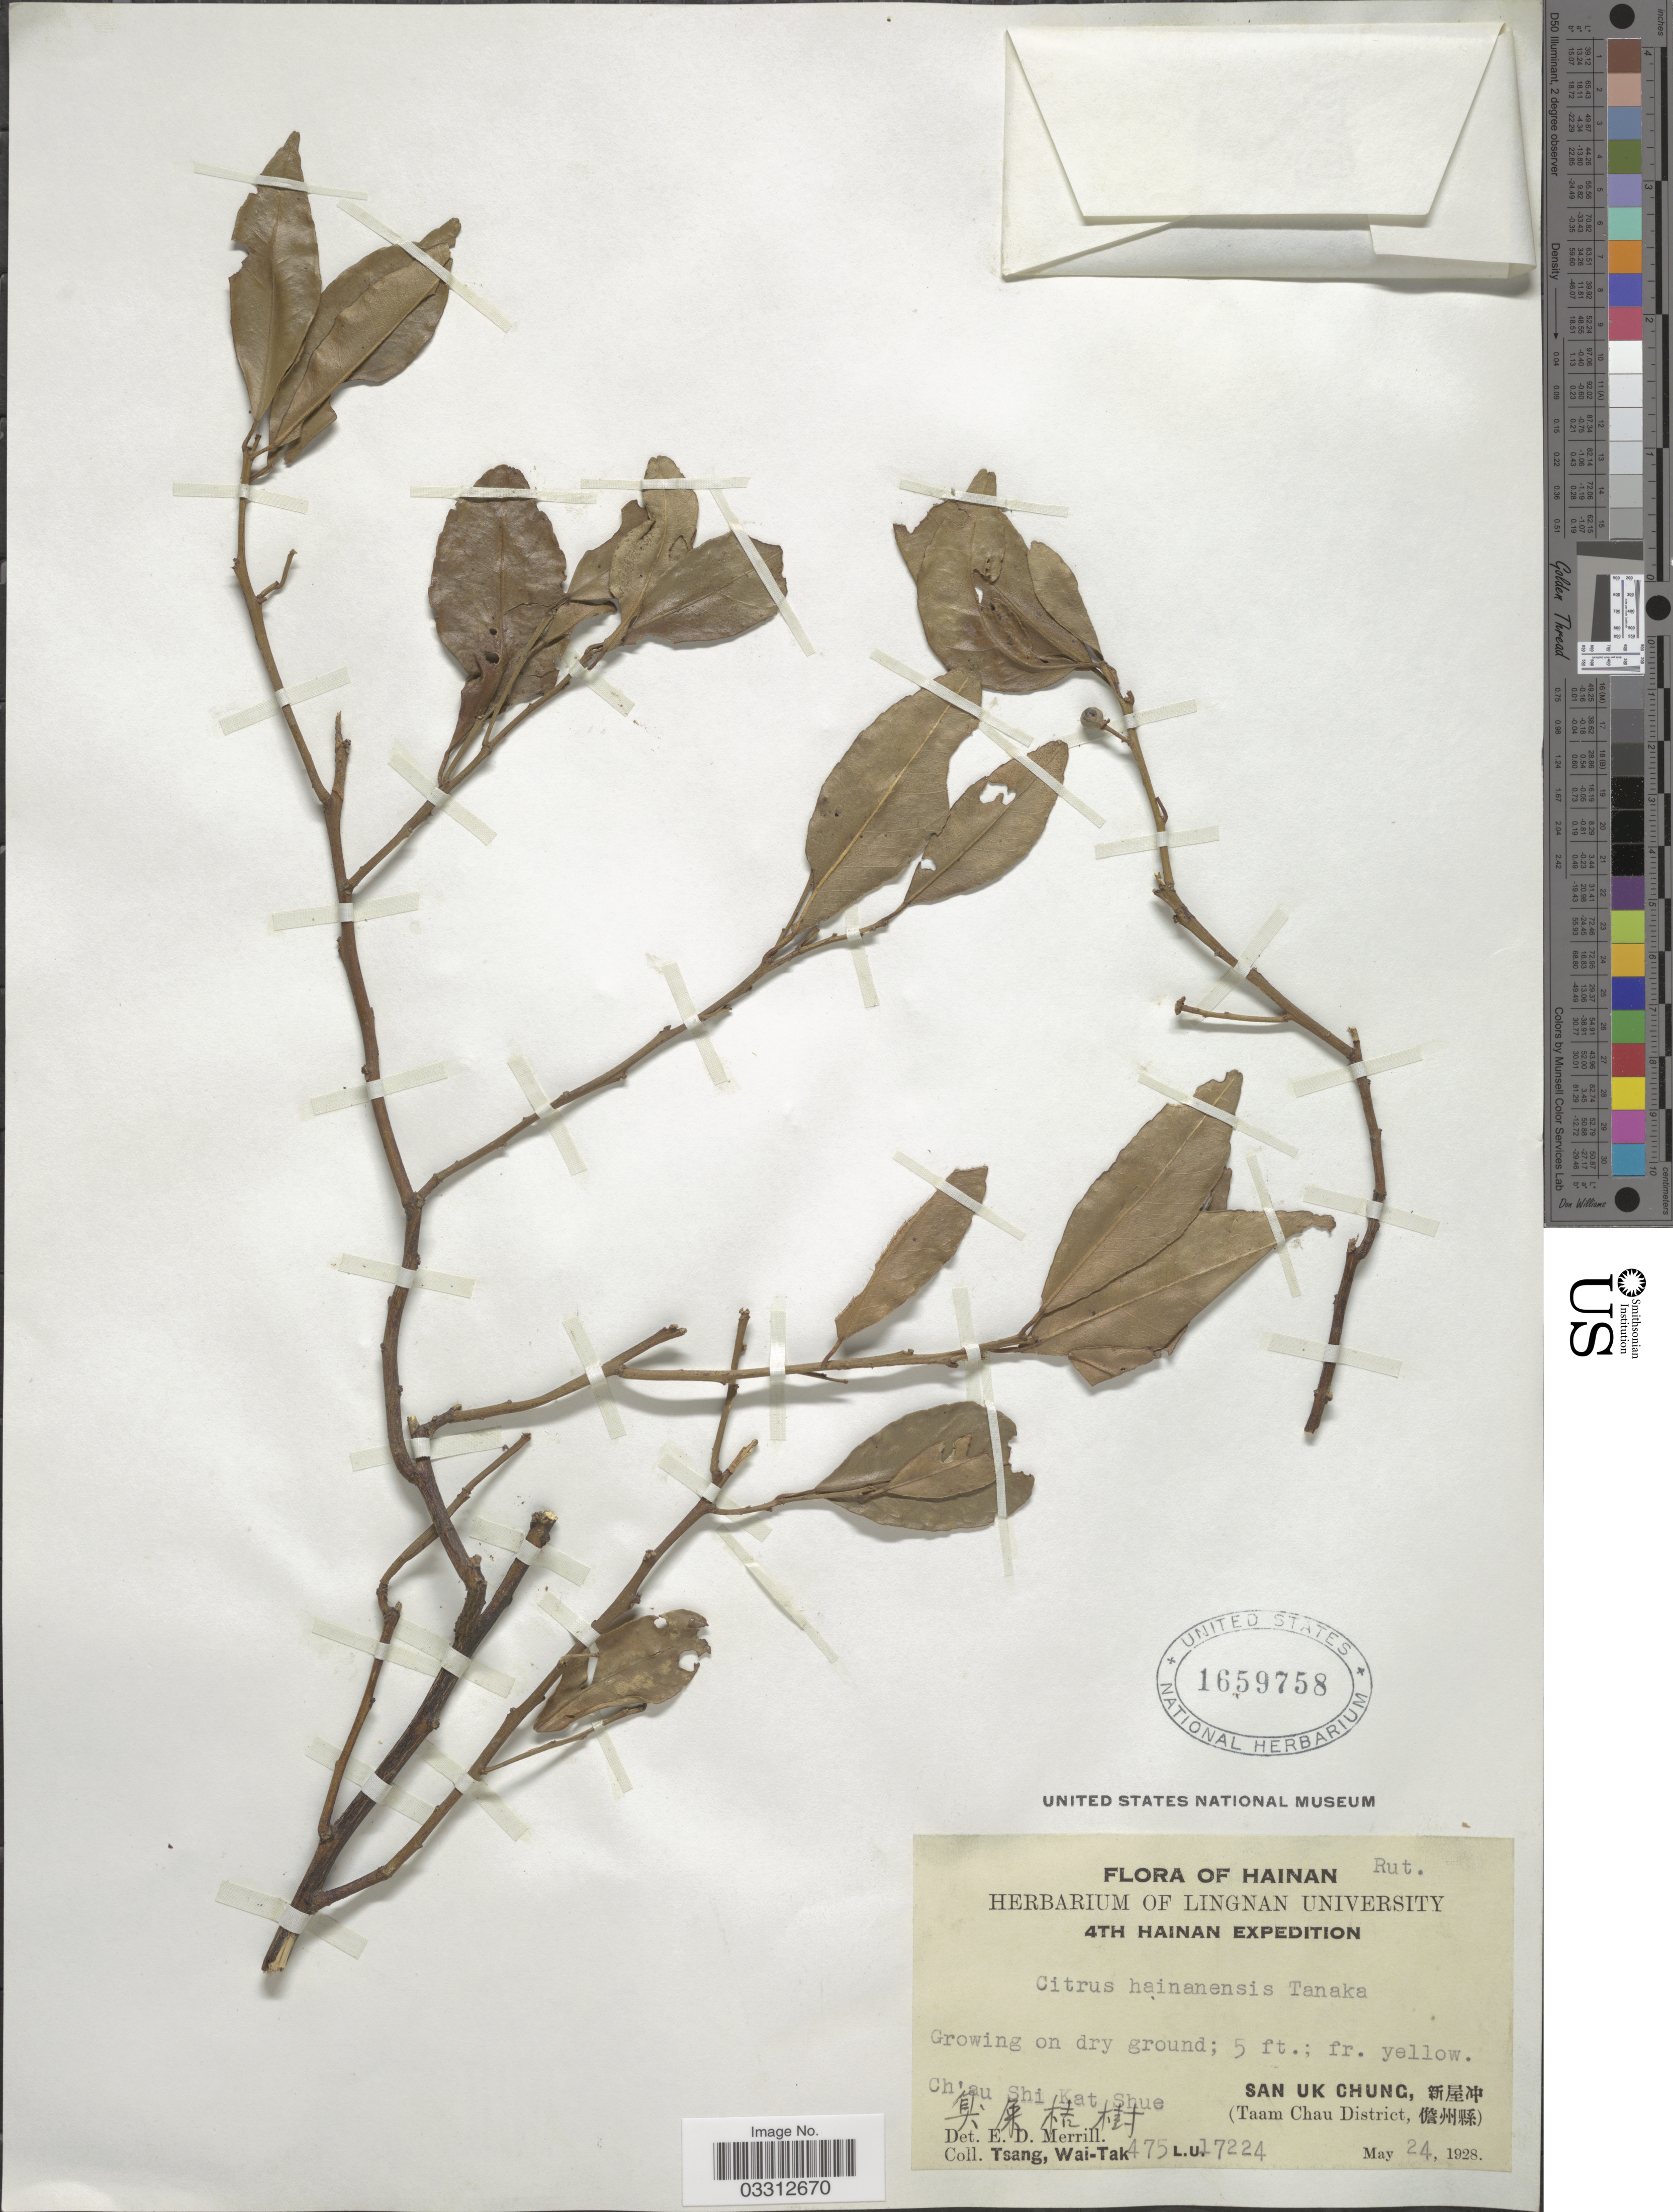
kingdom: Plantae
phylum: Tracheophyta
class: Magnoliopsida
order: Sapindales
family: Rutaceae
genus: Citrus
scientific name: Citrus hainanensis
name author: Tanaka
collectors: W. T. Tsang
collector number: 475L.U.17224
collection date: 1928-05-24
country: China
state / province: Hainan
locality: Ch'au Shi Kat Shue, San Uk Chung, (Taam Chau District)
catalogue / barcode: US 1659758